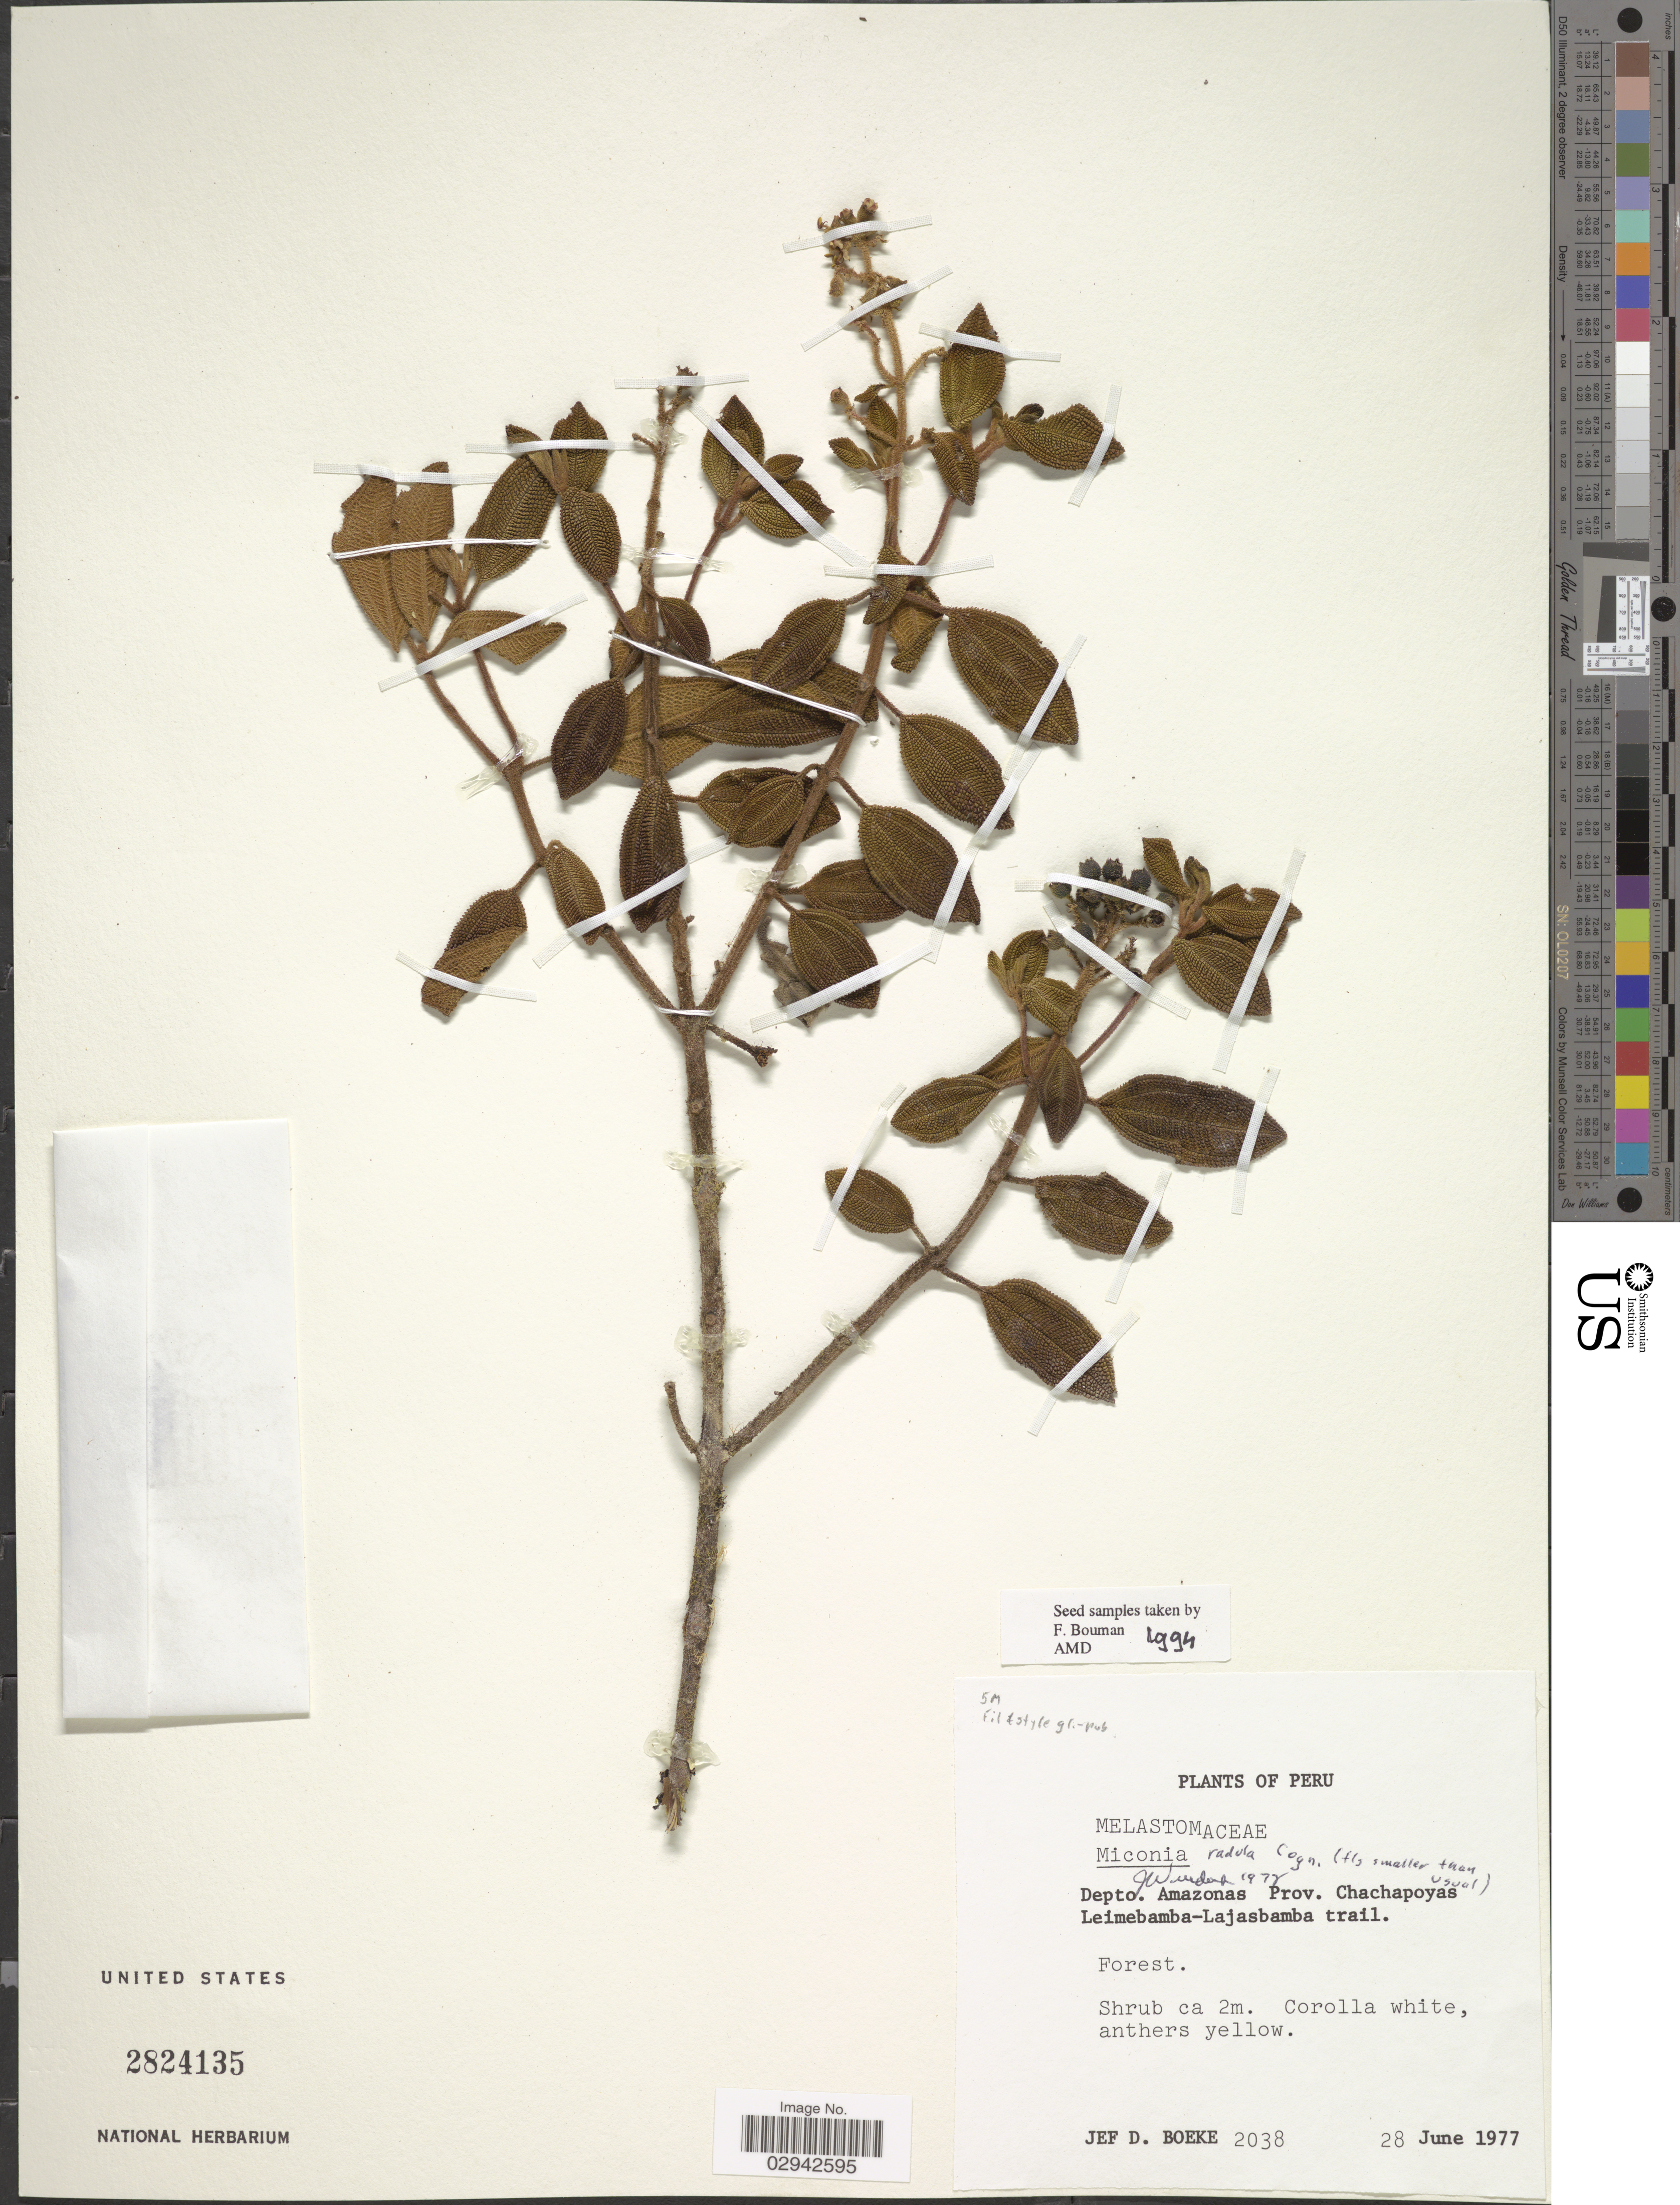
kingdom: Plantae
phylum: Tracheophyta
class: Magnoliopsida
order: Myrtales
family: Melastomataceae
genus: Miconia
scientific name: Miconia radulifolia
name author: (Benth.) Naudin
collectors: J. Boeke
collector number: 2038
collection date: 1977-06-28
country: Peru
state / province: Amazonas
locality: Depto. Amazonas, Prov. Chachapoyas, Leimebamba-Lajasbamba trail.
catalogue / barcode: US 2824135